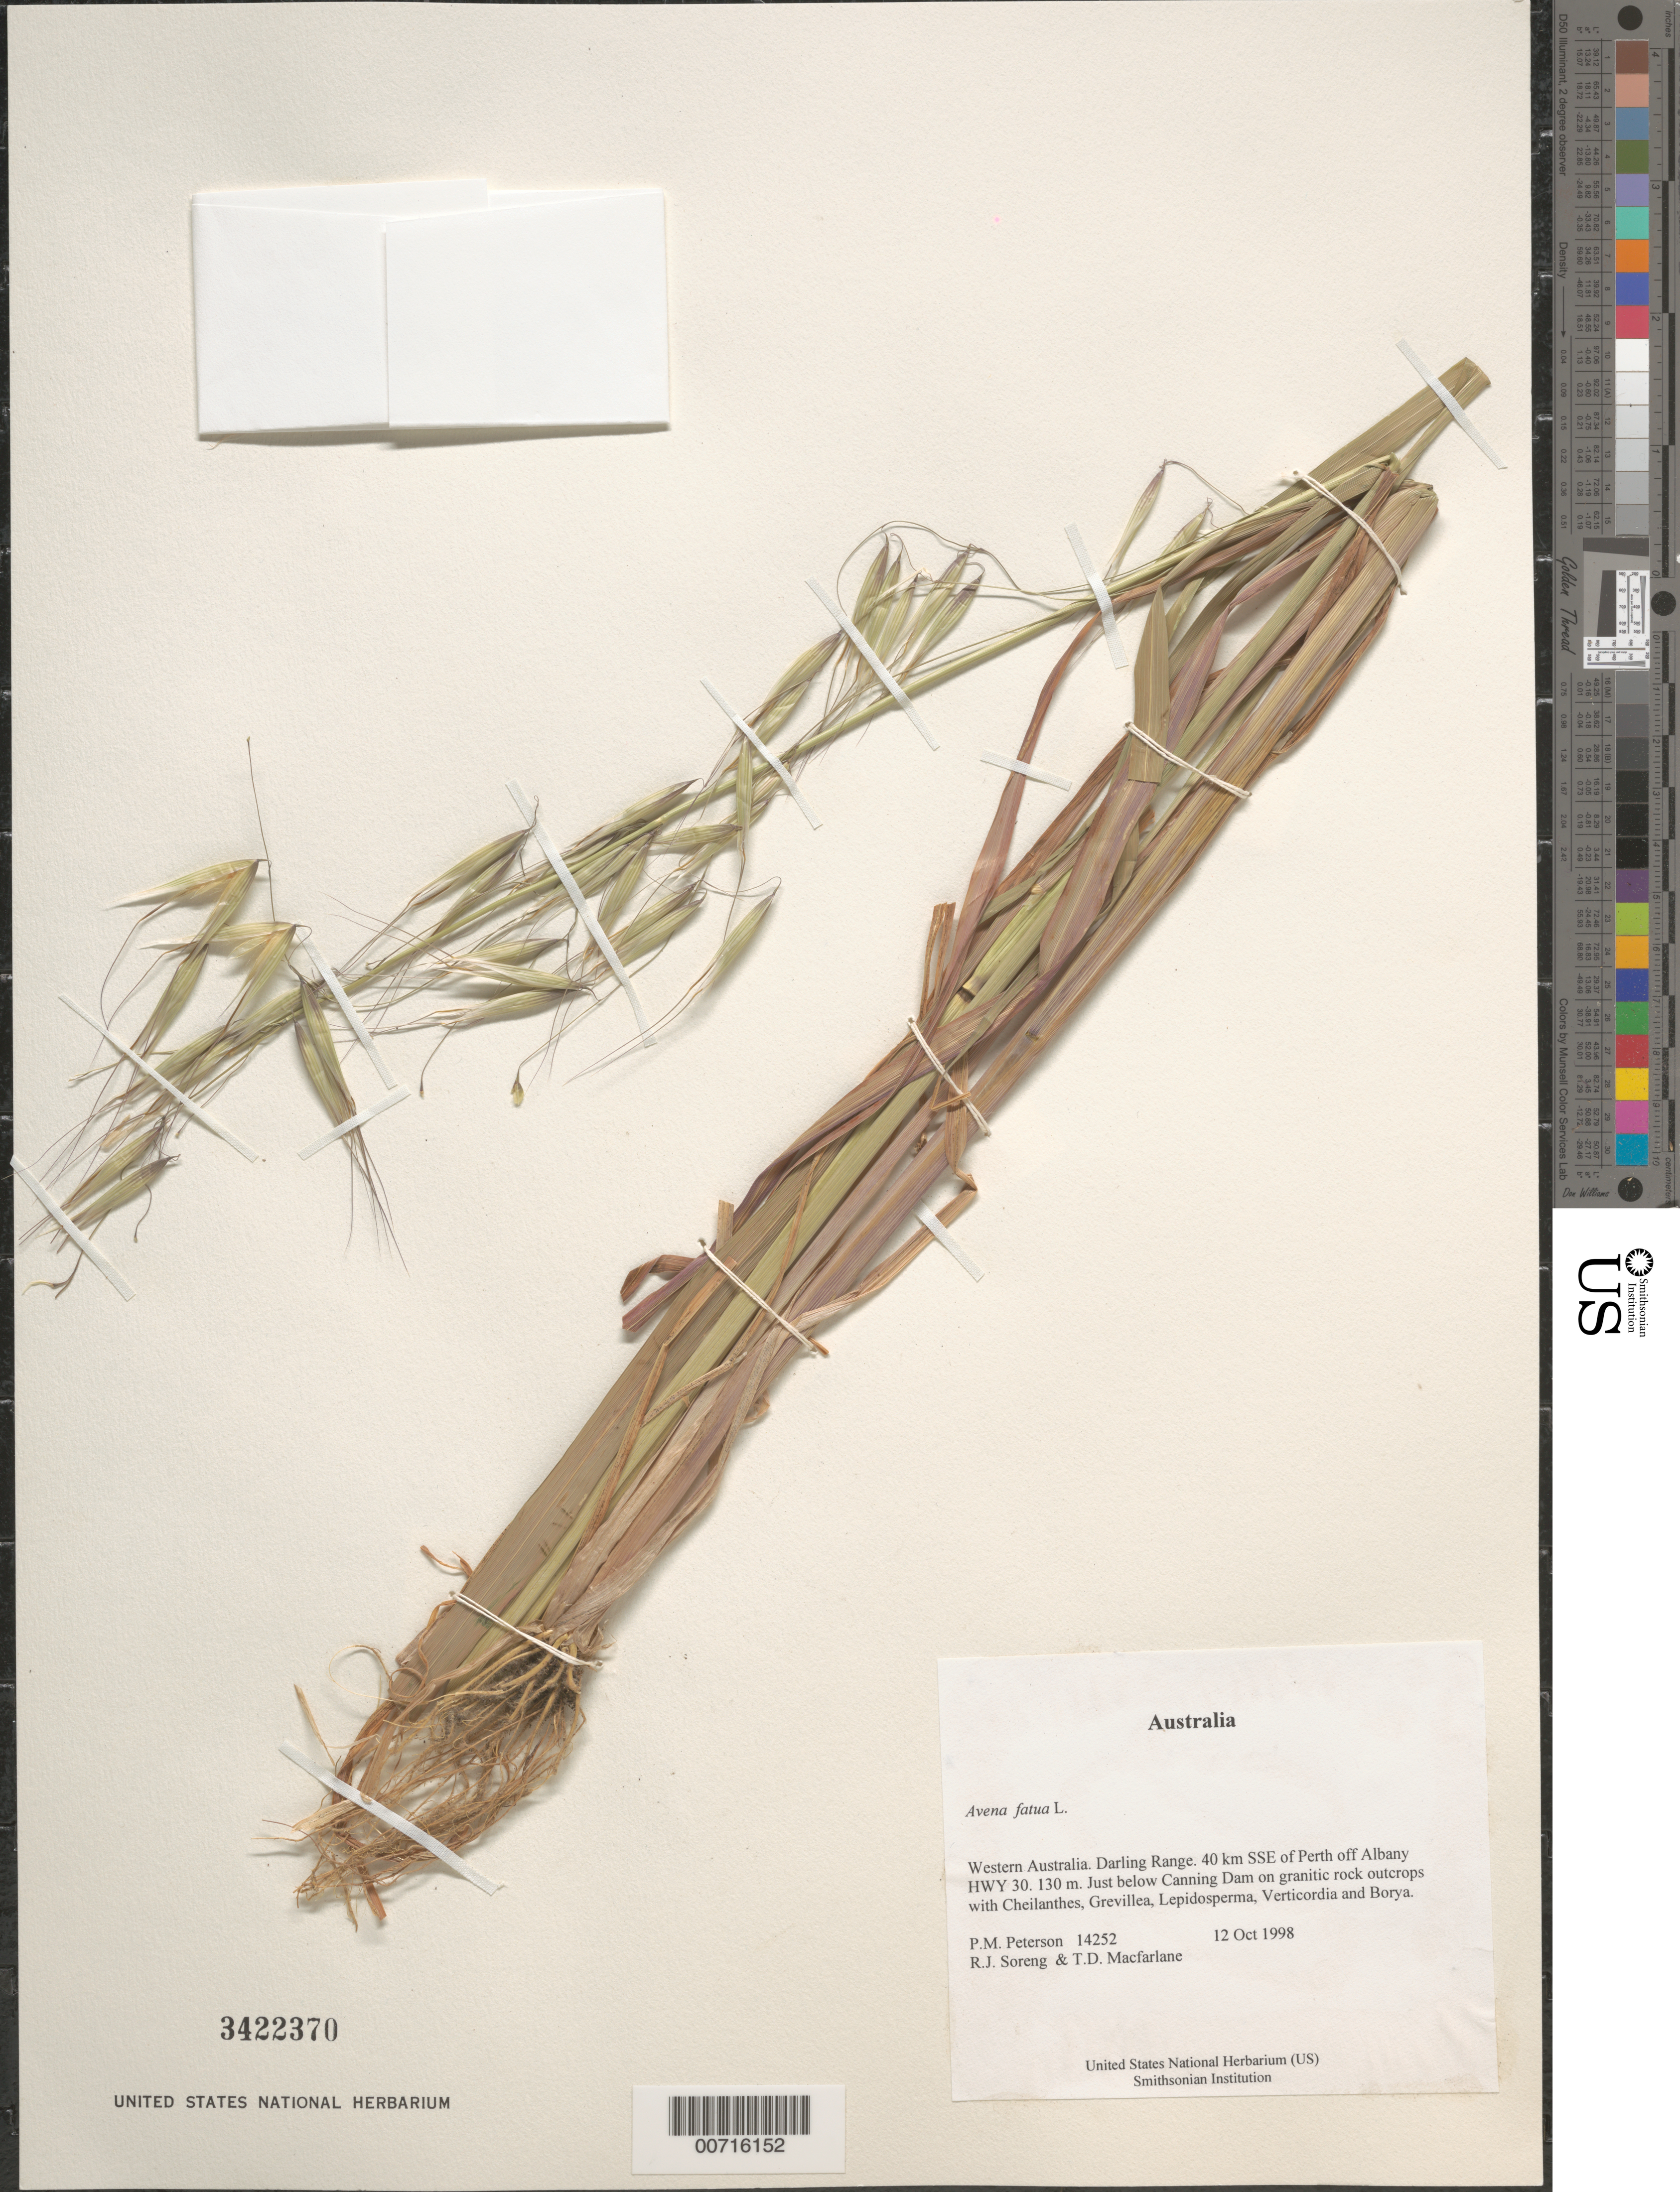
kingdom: Plantae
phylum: Tracheophyta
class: Liliopsida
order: Poales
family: Poaceae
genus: Avena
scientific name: Avena fatua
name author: L.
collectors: P. M. Peterson, R. J. Soreng & T. Macfarlane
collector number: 14252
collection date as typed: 12 Oct 1998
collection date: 1998-10-12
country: Australia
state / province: Western Australia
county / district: Darling Range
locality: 40 km SSE of Perth off Albany HWY 30.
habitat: Just below Canning Dam on granitic rock outcrops with Cheilanthes, Grevillea, Lepidosperma, Verticordia and Borya.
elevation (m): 130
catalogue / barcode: US 3422370